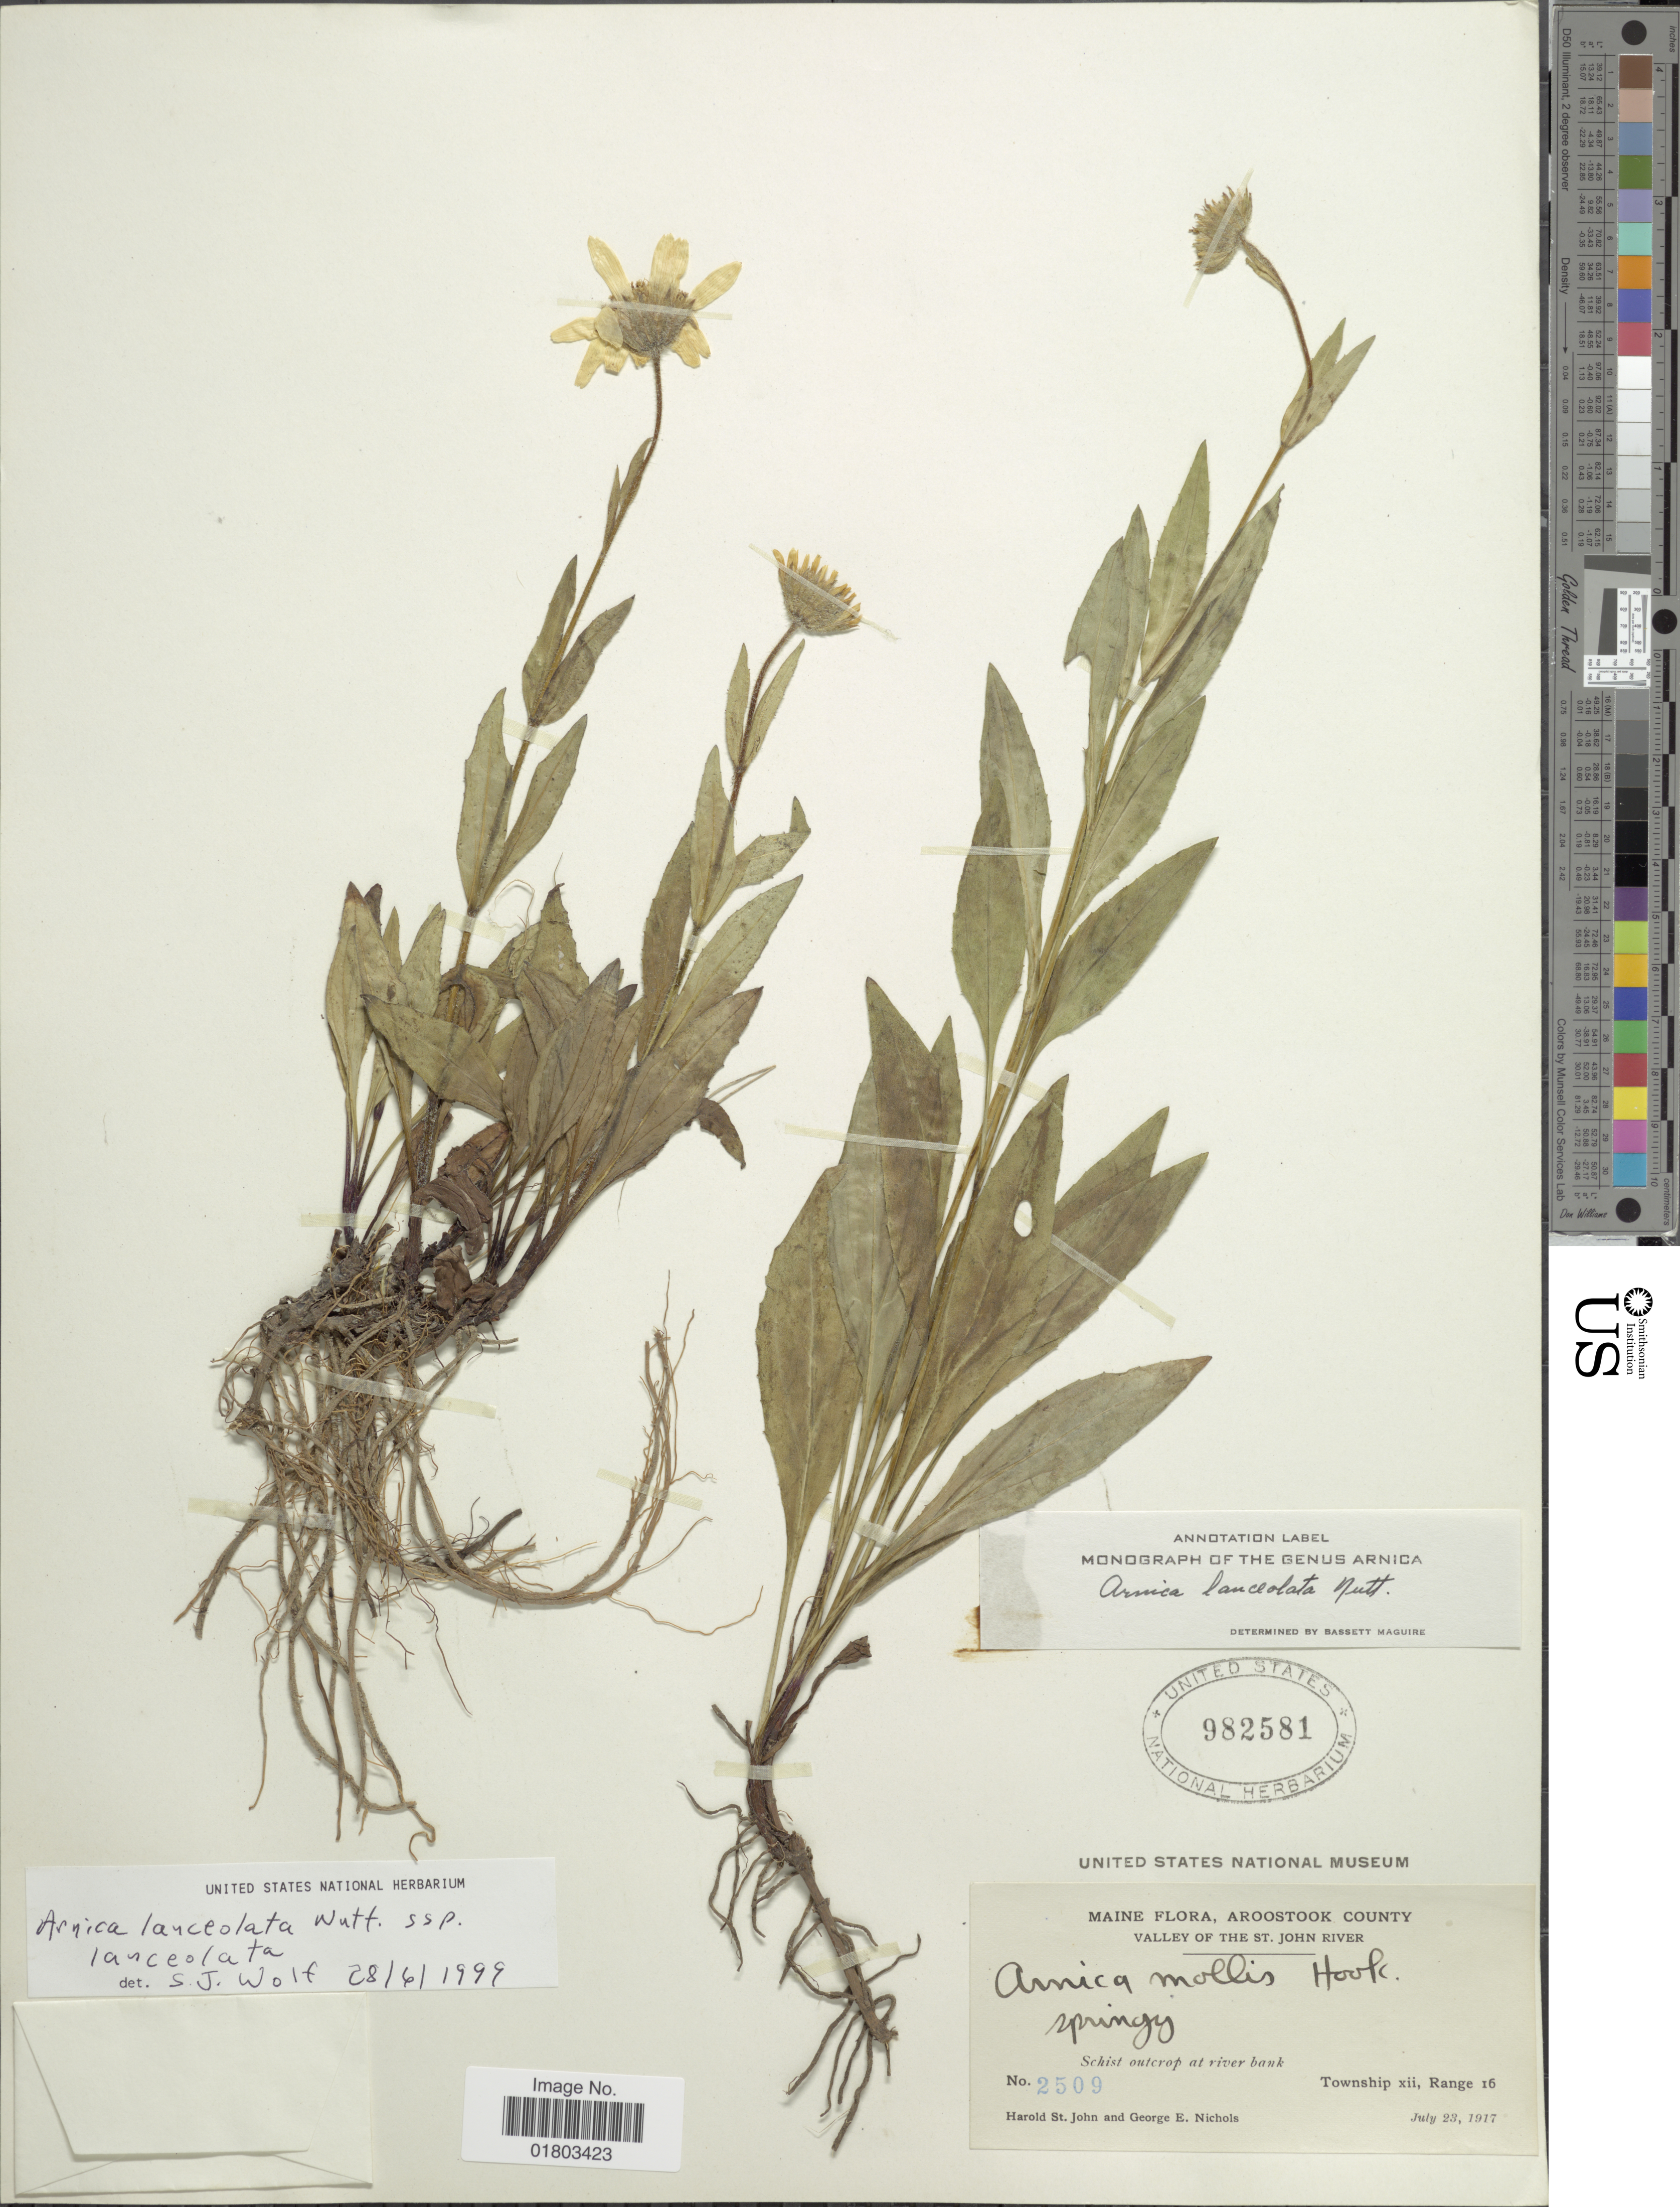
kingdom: Plantae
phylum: Tracheophyta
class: Magnoliopsida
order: Asterales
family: Asteraceae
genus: Arnica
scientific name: Arnica lanceolata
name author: Nutt.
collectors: H. St. John & G. E. Nichols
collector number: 2509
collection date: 1917-07-23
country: United States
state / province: Maine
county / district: Aroostook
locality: valley of the St. John River, Springy, Schist outcrop at river bank, Township Xii, Range 16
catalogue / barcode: US 982581